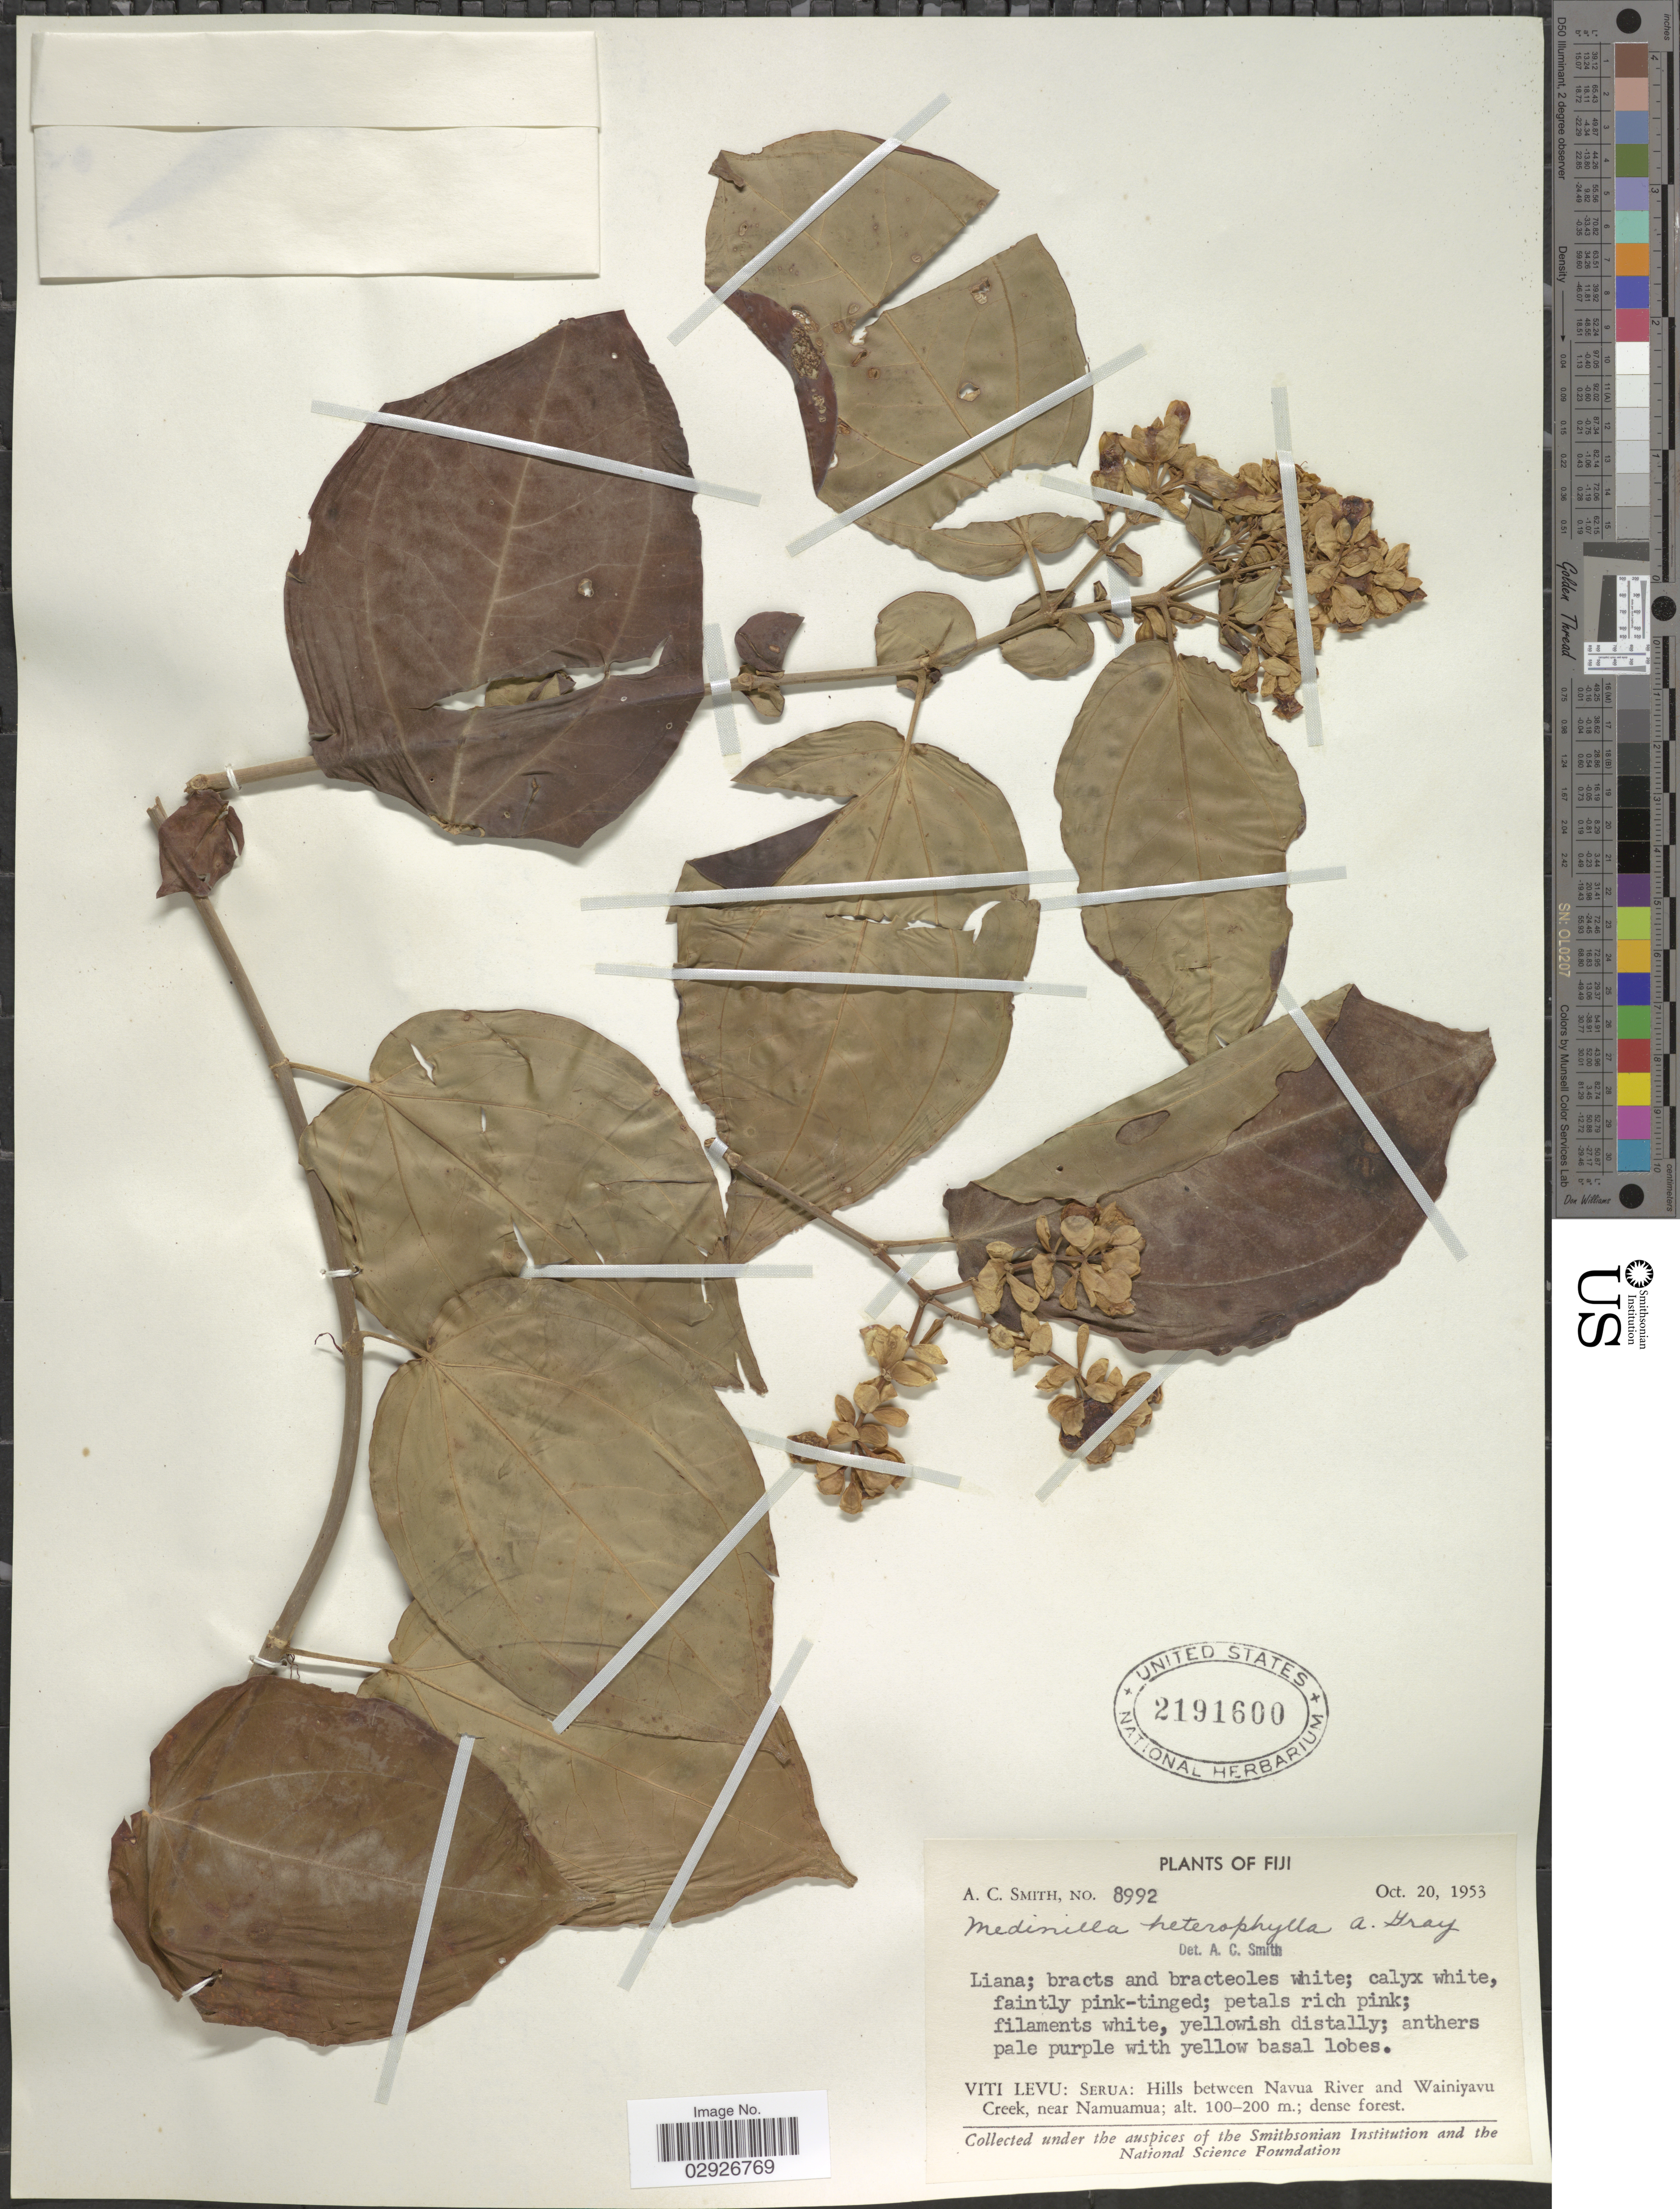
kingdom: Plantae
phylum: Tracheophyta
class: Magnoliopsida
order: Myrtales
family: Melastomataceae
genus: Medinilla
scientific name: Medinilla heterophylla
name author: A. Gray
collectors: A. C. Smith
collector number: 8992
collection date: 1953-10-20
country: Fiji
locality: Viti Levu: Serua: Hills between Navua River and Wainiyavu Creek, near Namuamua.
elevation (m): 100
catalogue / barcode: US 2191600